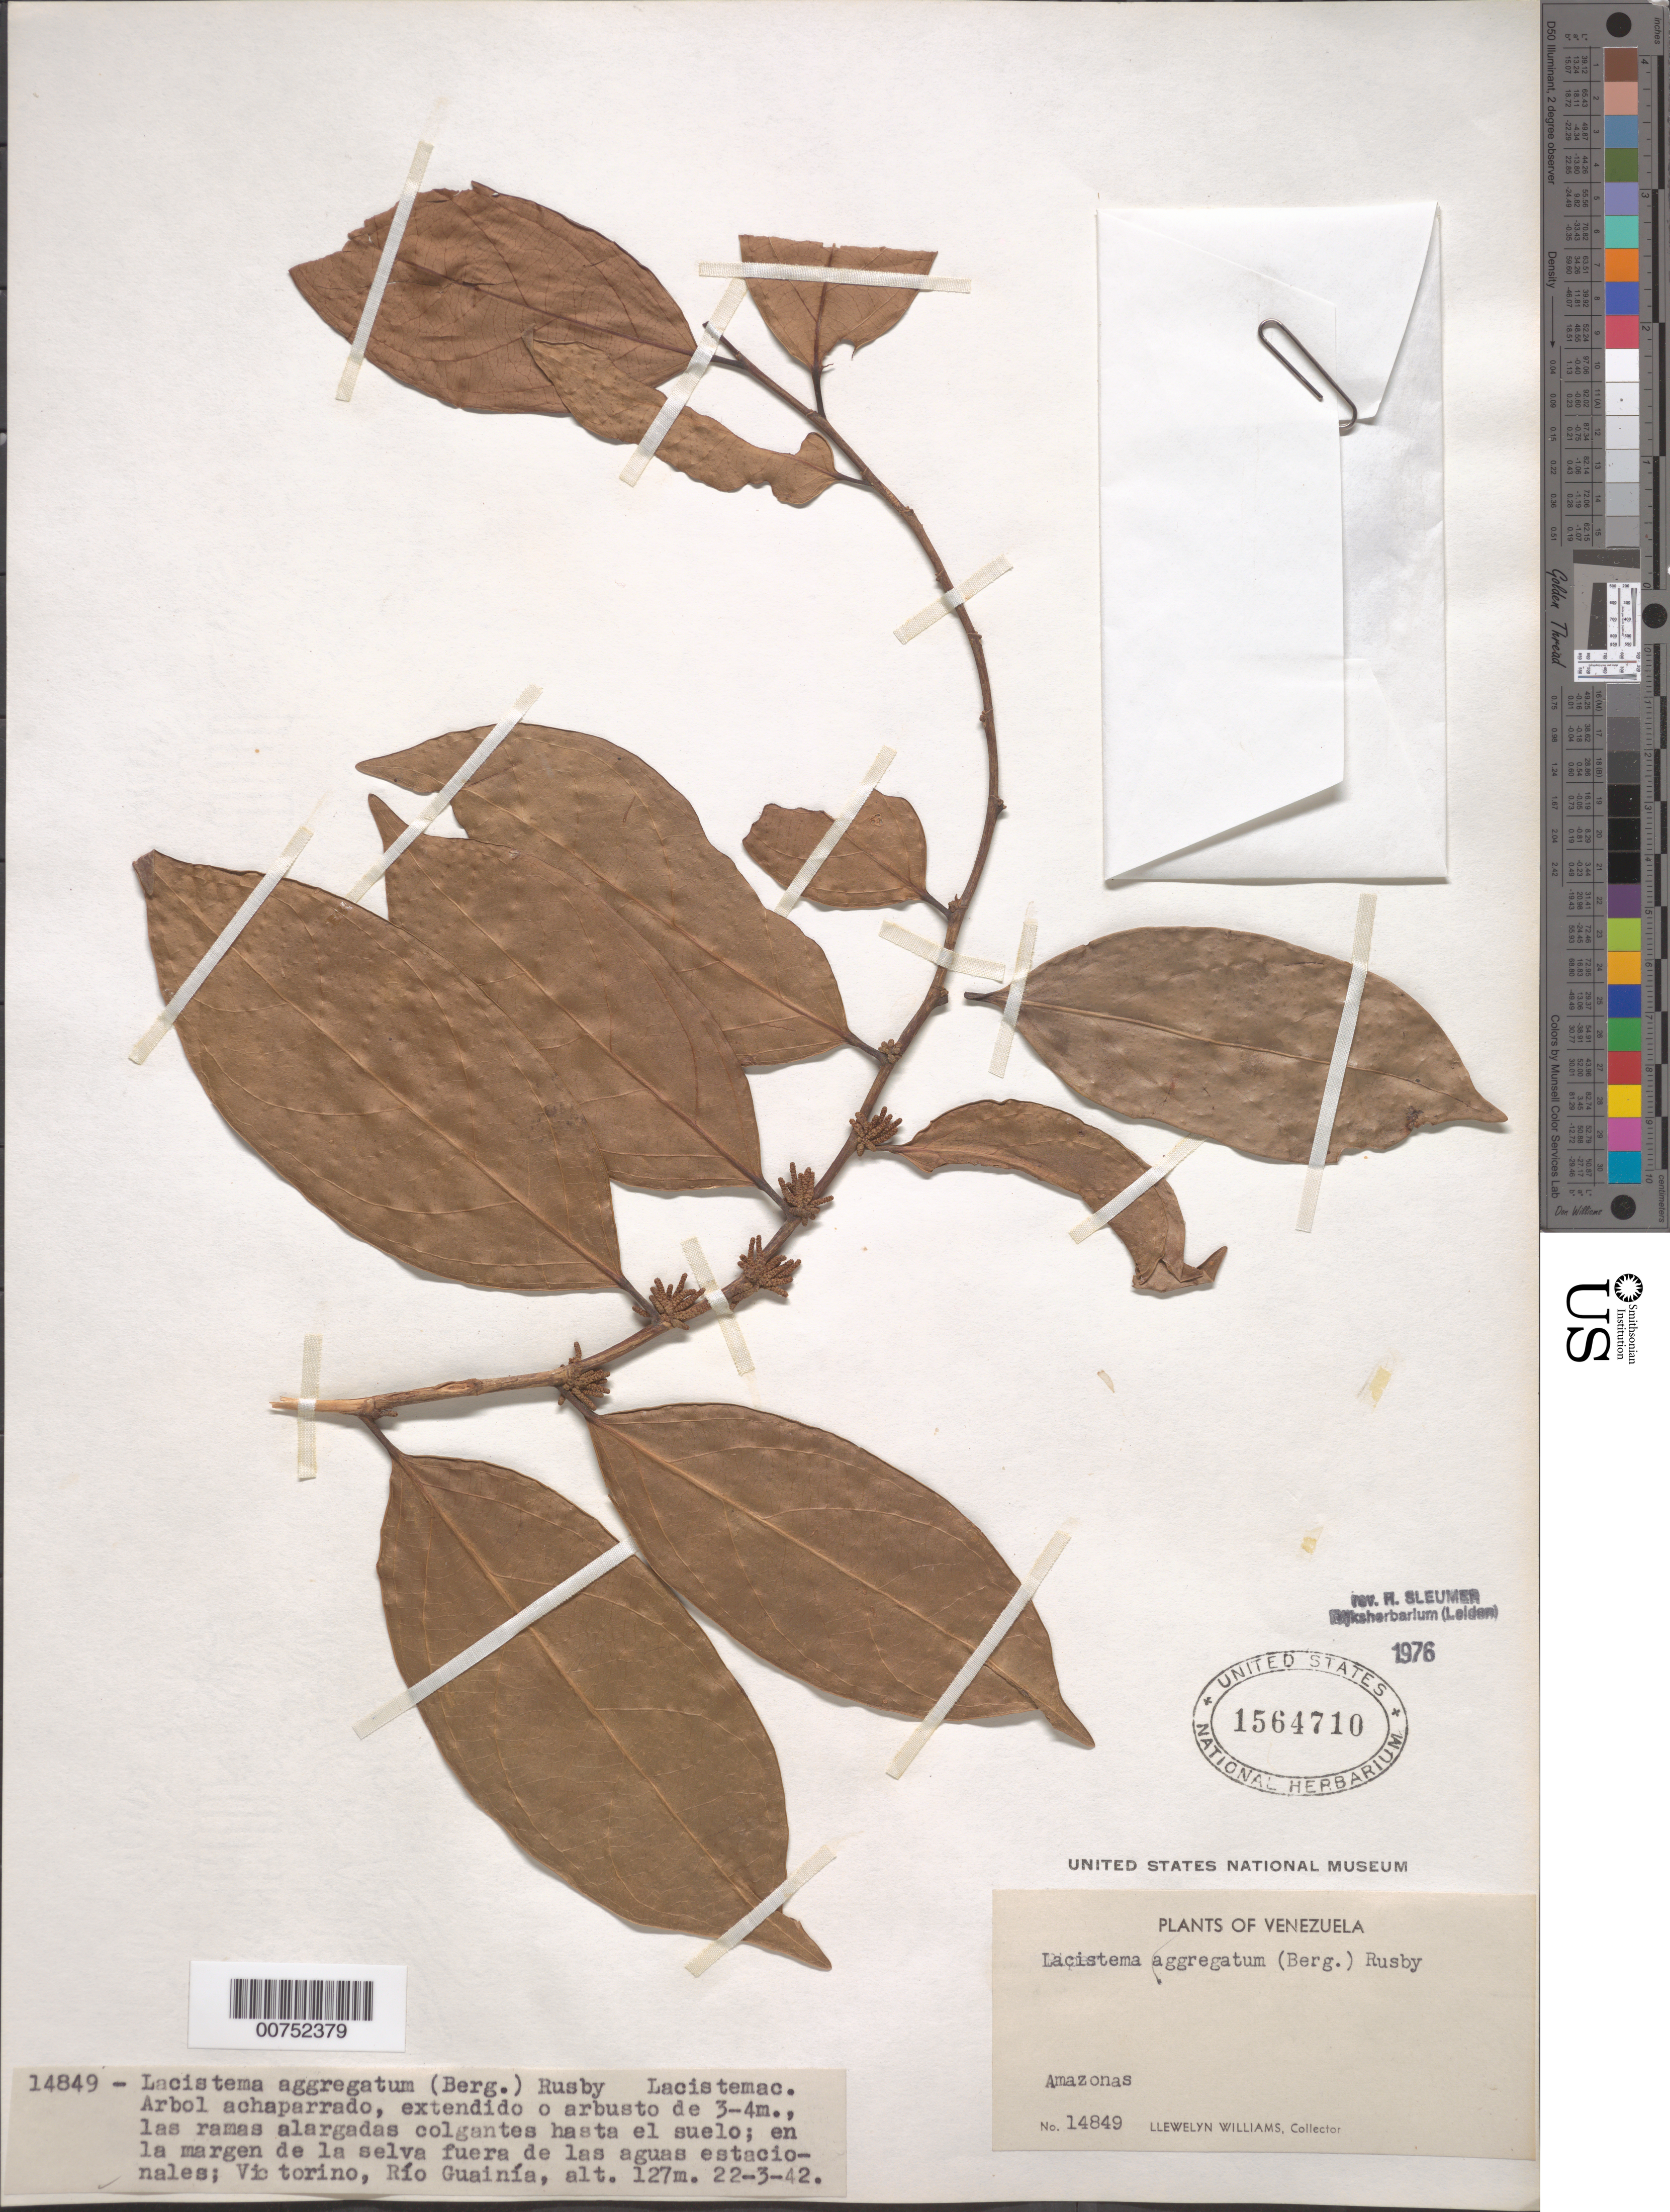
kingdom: Plantae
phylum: Tracheophyta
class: Magnoliopsida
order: Malpighiales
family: Lacistemataceae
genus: Lacistema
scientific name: Lacistema aggregatum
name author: (P.J. Bergius) Rusby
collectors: Ll. Williams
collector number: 14849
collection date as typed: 22-Mar-42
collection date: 1942-03-22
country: Venezuela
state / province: Amazonas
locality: Victorino, Río Guainía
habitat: Margen de la selva fuera de las aguas estacionales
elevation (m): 127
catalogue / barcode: US 1564710